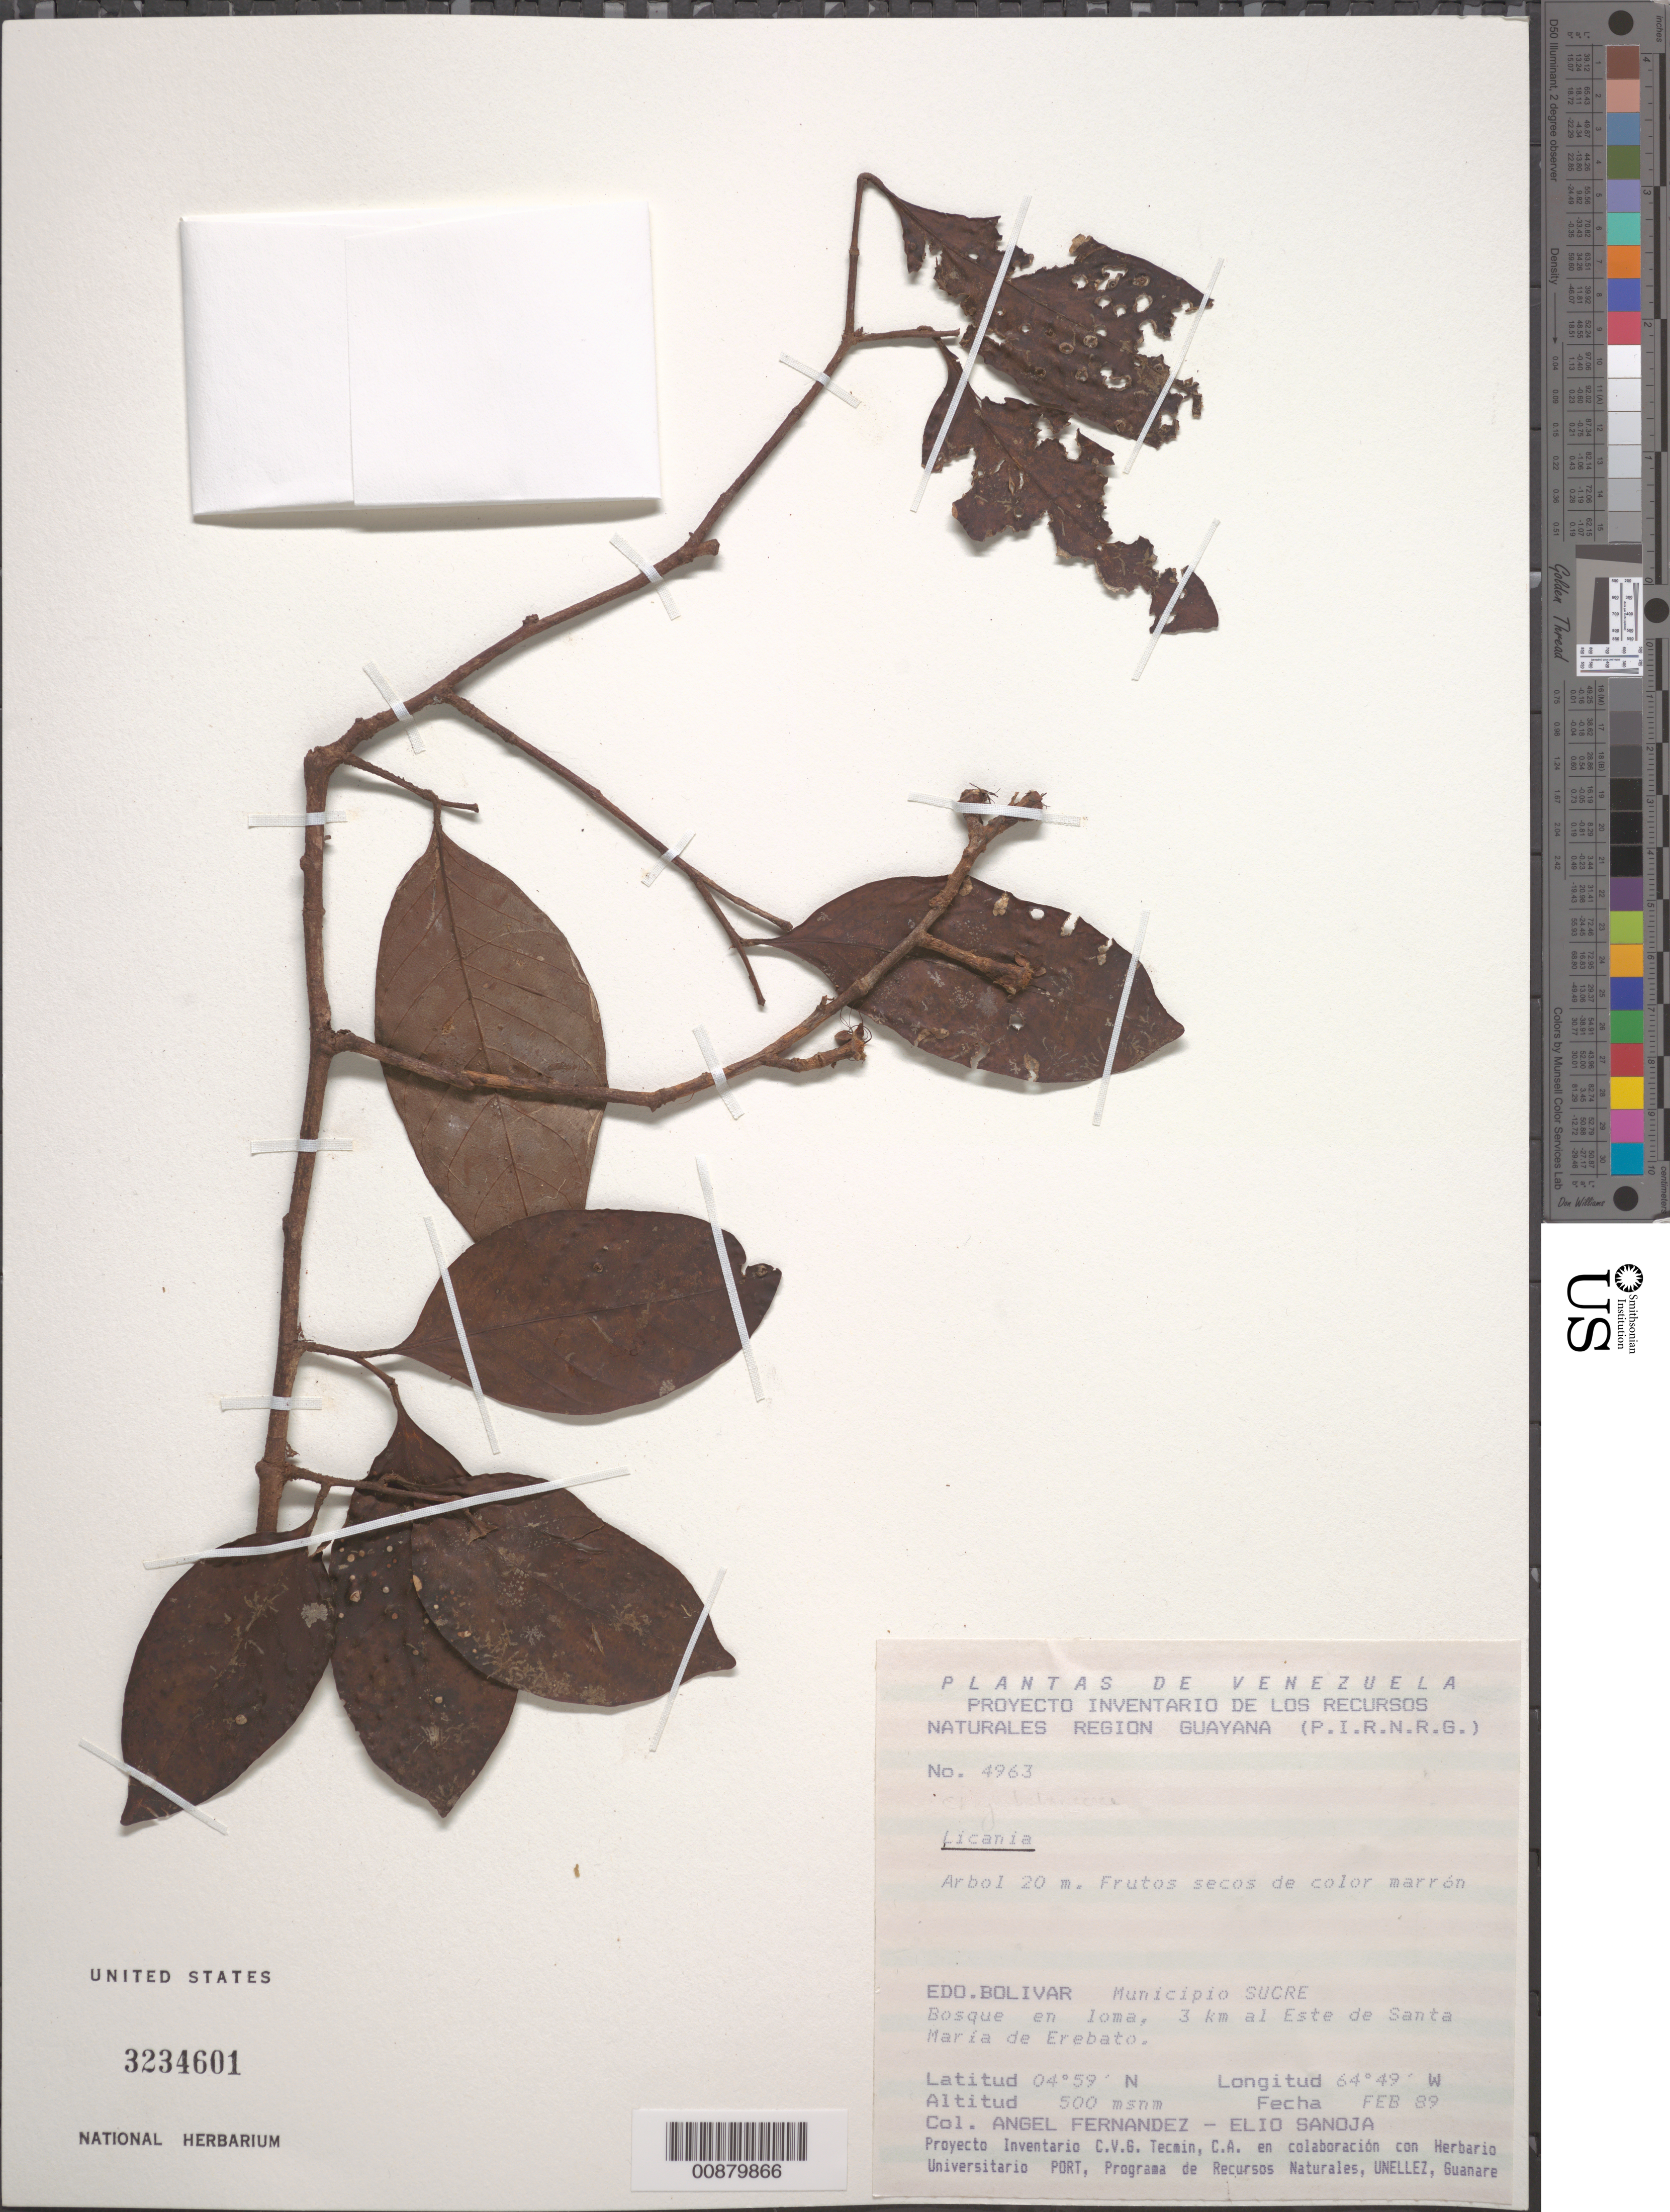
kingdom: Plantae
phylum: Tracheophyta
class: Magnoliopsida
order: Malpighiales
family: Chrysobalanaceae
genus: Licania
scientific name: Licania sp.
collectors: A. Fernández & E. Sanoja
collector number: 4963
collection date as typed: Feb-89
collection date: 1989-02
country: Venezuela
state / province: Bolívar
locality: Mun. Sucre, 3 km E de Santa Maria de Erebato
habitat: Bosque en loma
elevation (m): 500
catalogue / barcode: US 3234601